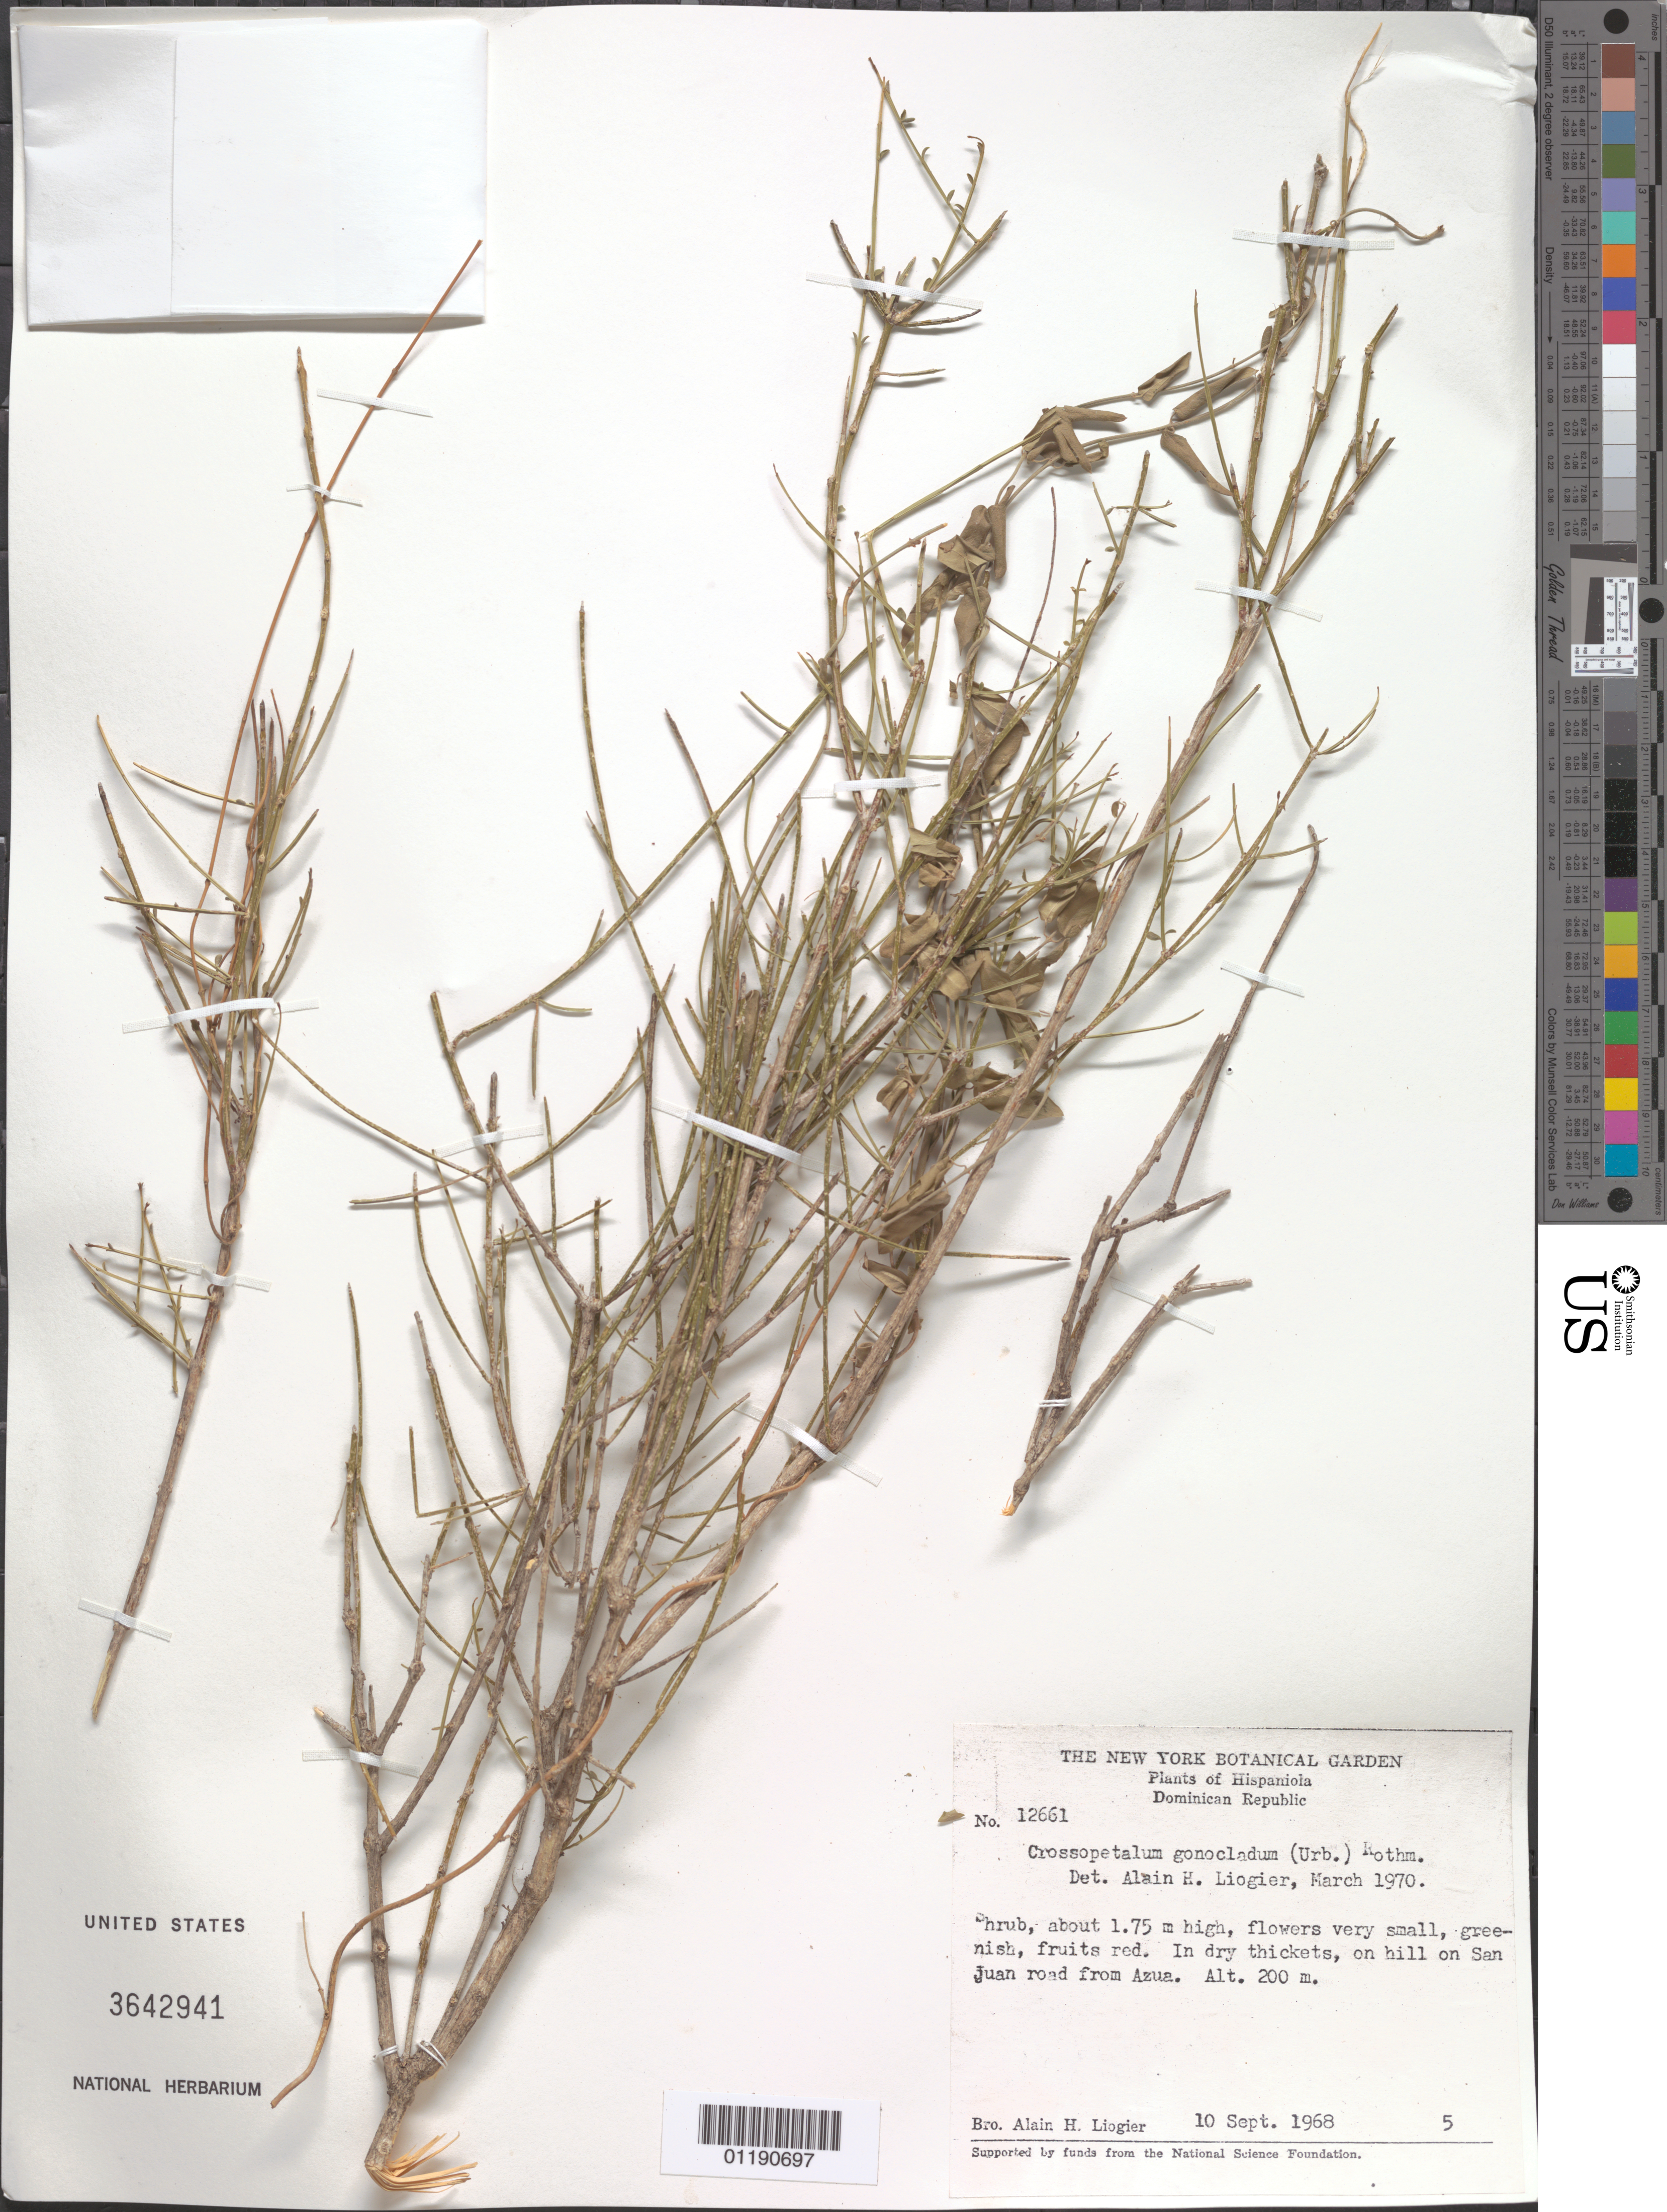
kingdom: Plantae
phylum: Tracheophyta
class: Magnoliopsida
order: Celastrales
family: Celastraceae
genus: Crossopetalum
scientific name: Crossopetalum decussatum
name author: (Baill.) Lourteig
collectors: A. H. Liogier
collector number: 12661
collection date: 1968-09-10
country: Dominican Republic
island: Hispaniola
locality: On hill on San Juan Road from Azua.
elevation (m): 200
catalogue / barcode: US 3642941